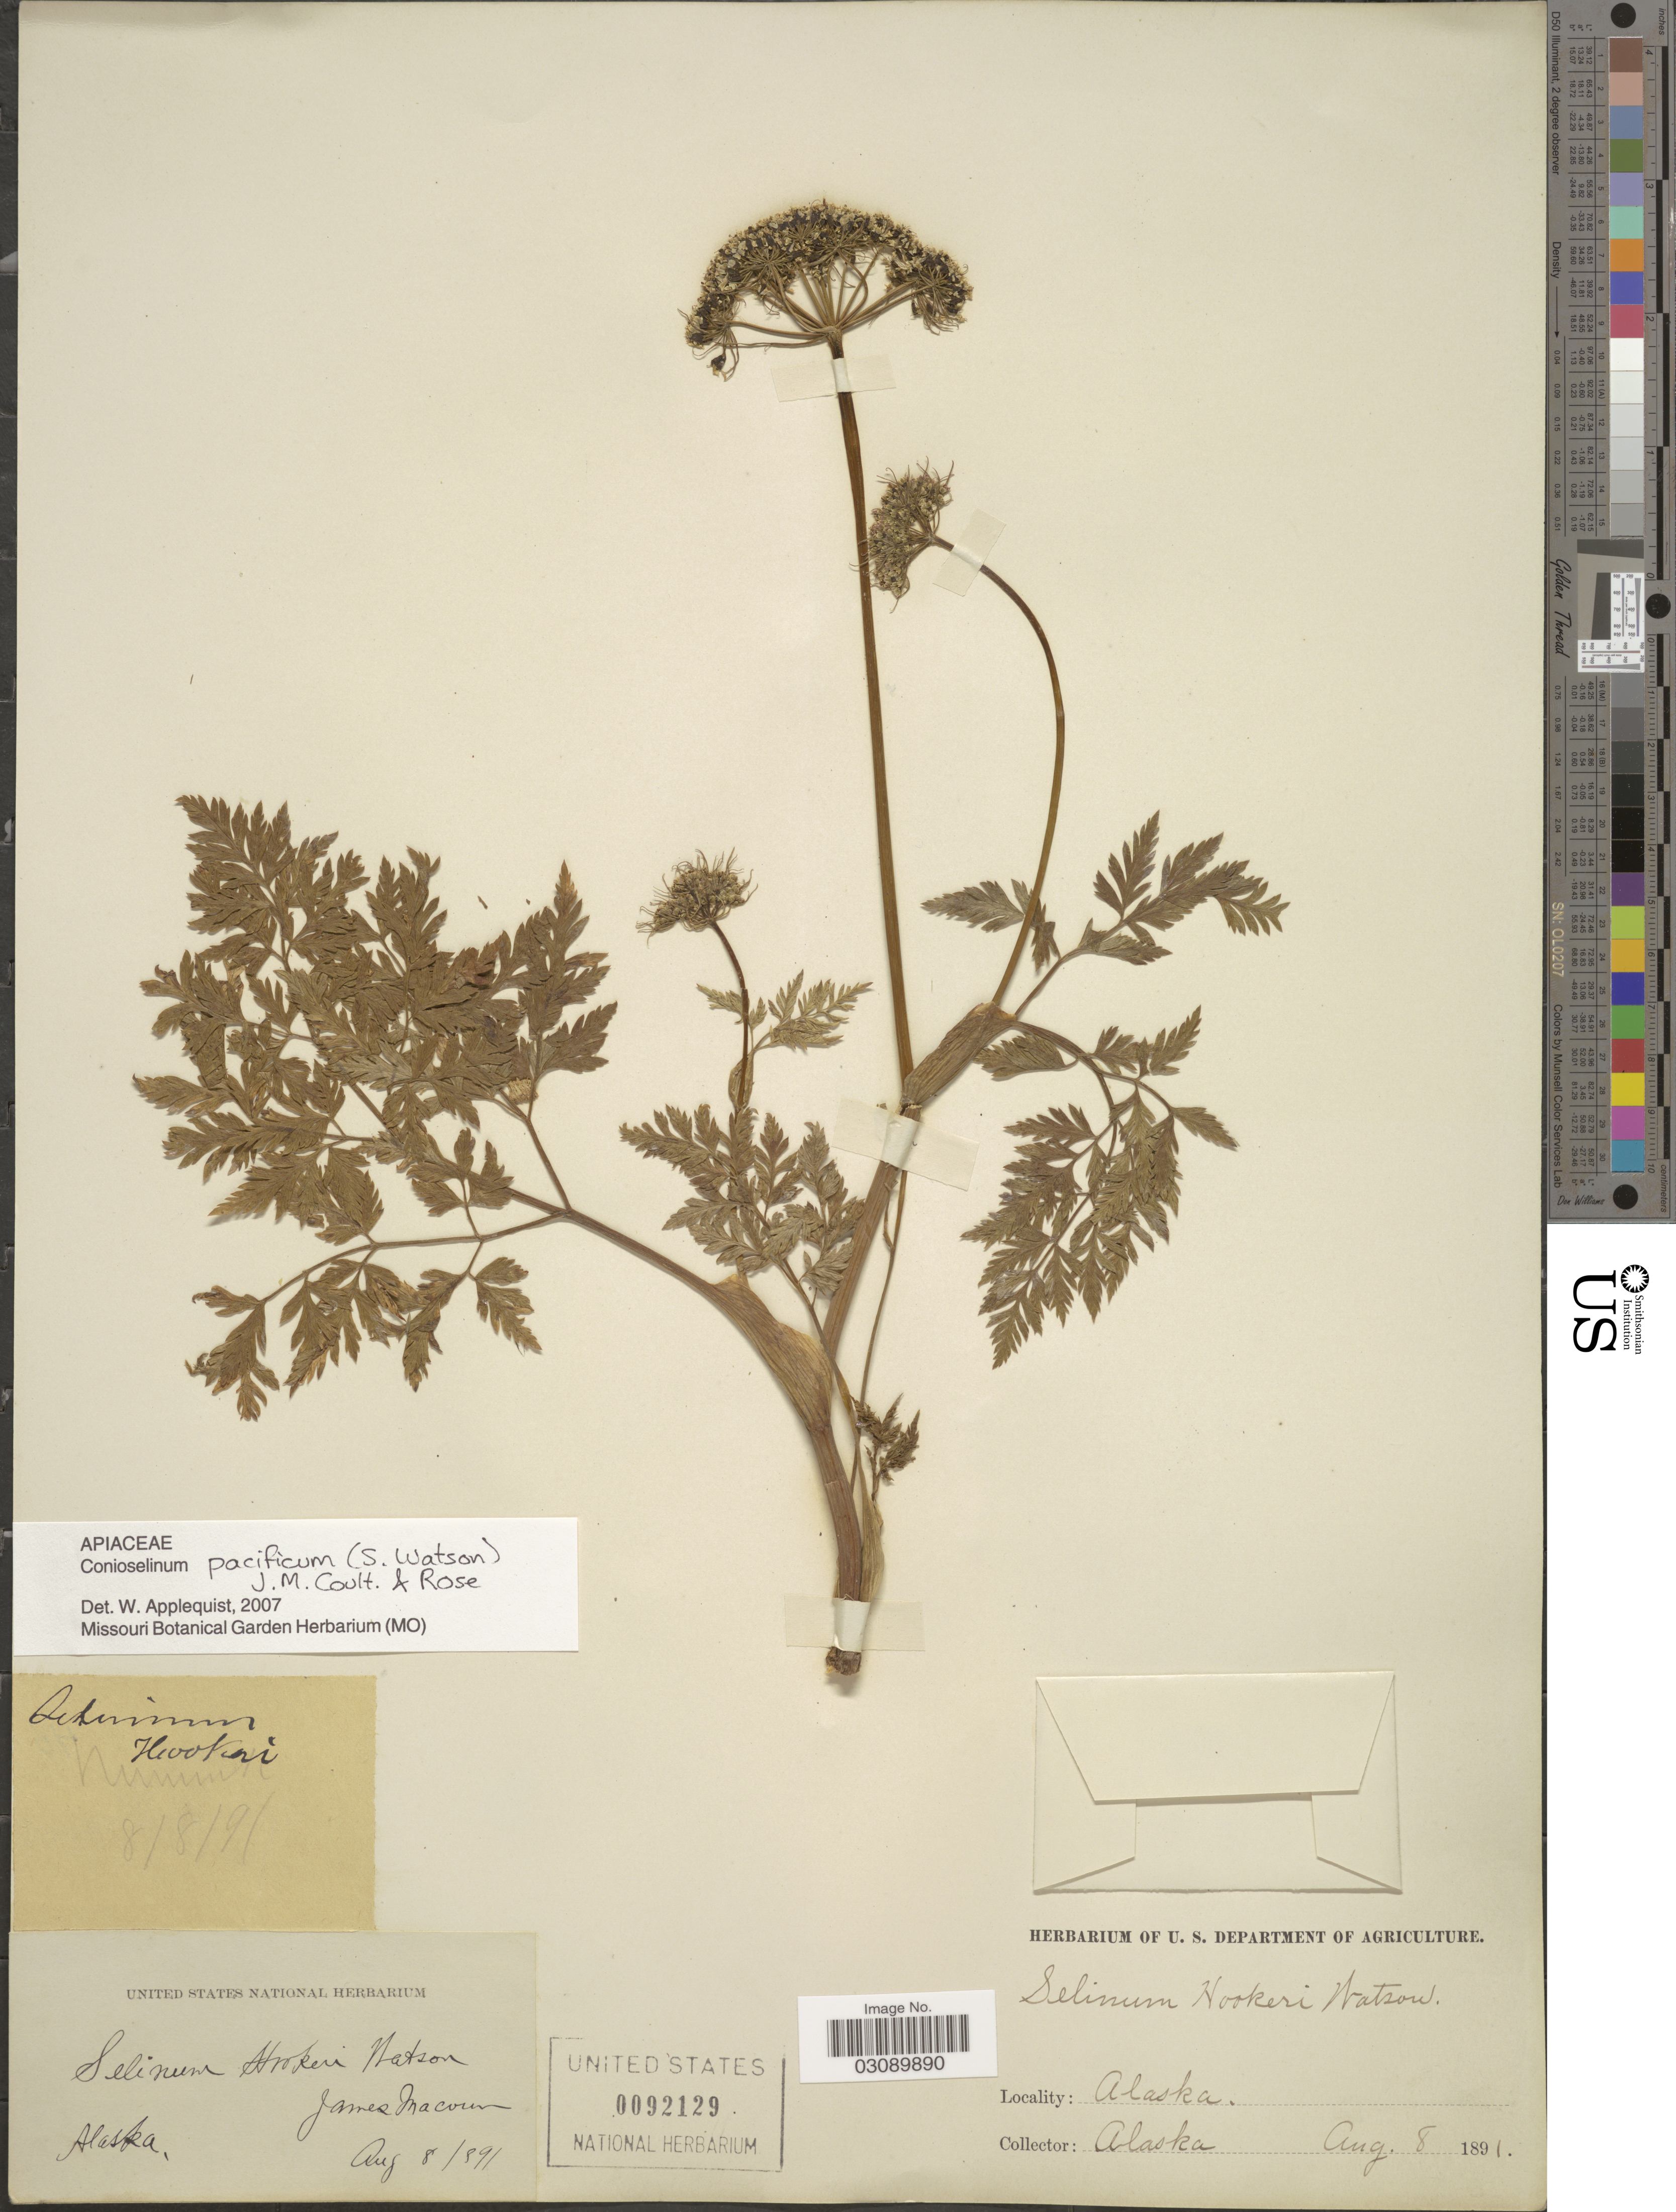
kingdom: Plantae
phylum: Tracheophyta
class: Magnoliopsida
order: Apiales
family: Apiaceae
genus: Conioselinum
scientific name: Conioselinum pacificum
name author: (S. Watson) J.M. Coult. & Rose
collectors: J. M. Macoun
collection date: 1891-08-08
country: United States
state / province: Alaska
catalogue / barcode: US 92129